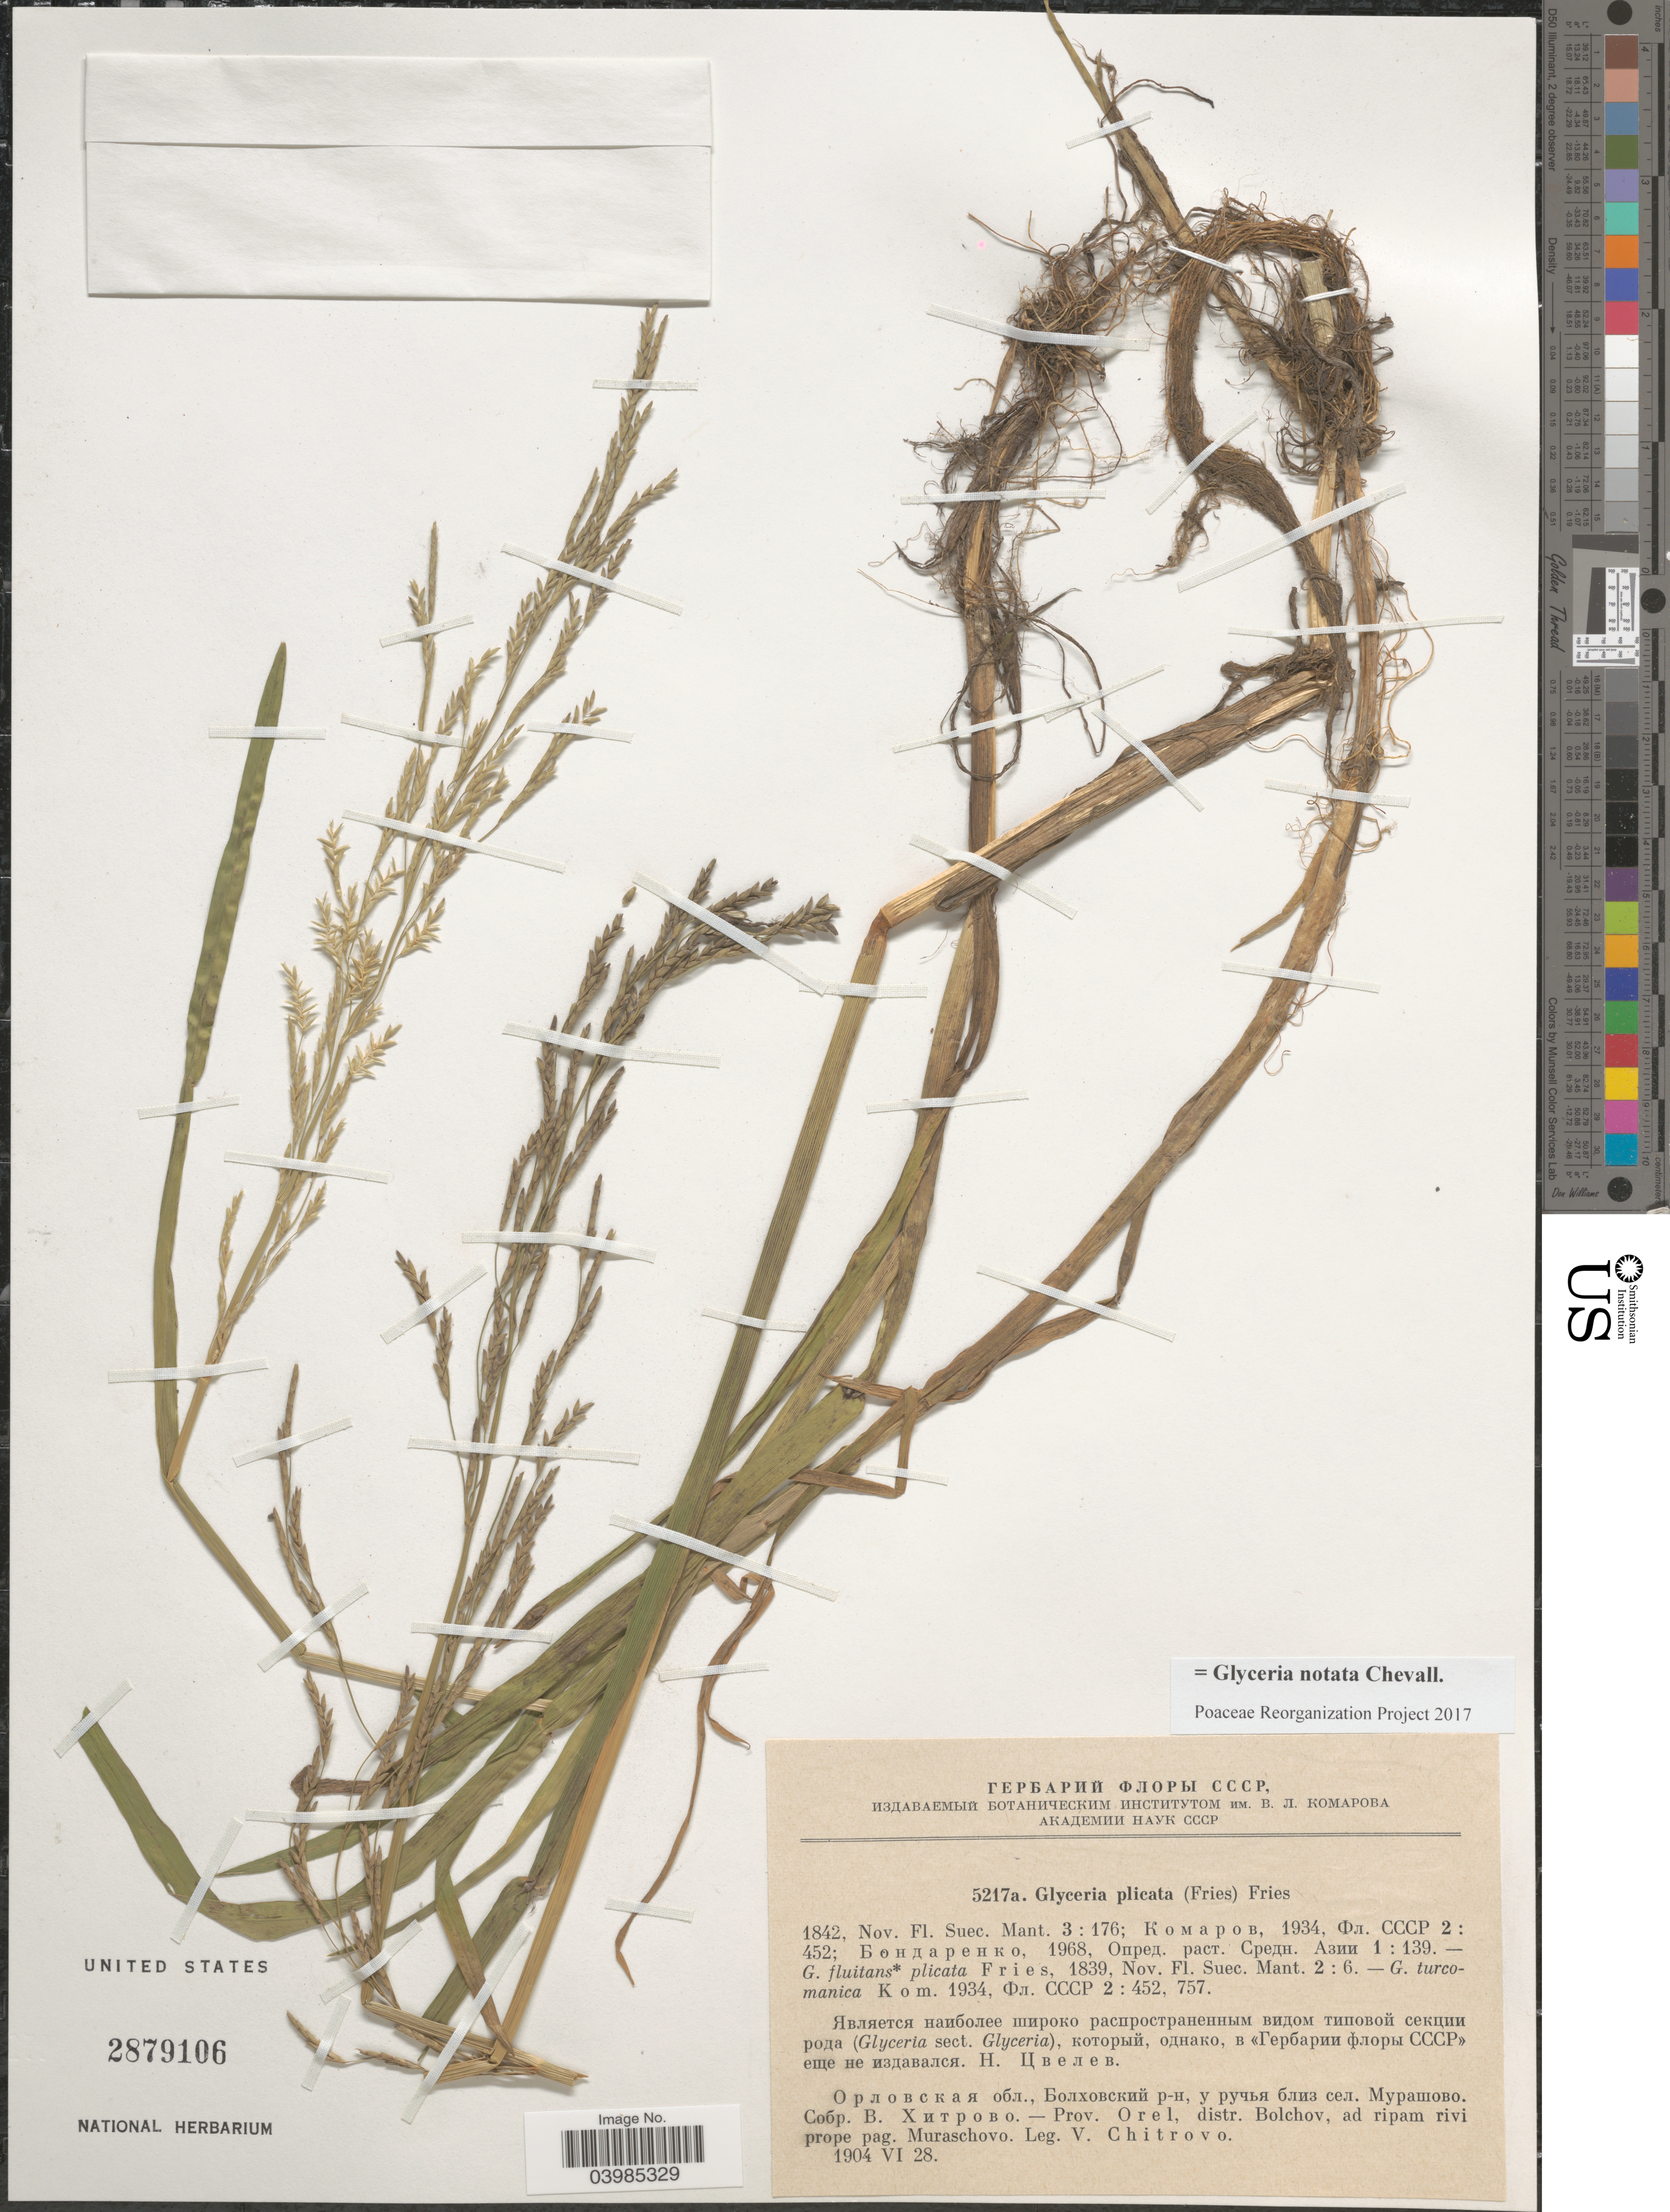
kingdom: Plantae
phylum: Tracheophyta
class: Liliopsida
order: Poales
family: Poaceae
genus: Glyceria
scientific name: Glyceria notata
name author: Chevall.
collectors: V. Chitrovo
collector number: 5217a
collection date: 1904-06-28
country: Russian Federation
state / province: Oryol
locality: Prov. Orel, distr, Bolchov, ad ripam rivi prope pag. Muraschovo.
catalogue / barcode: US 2879106